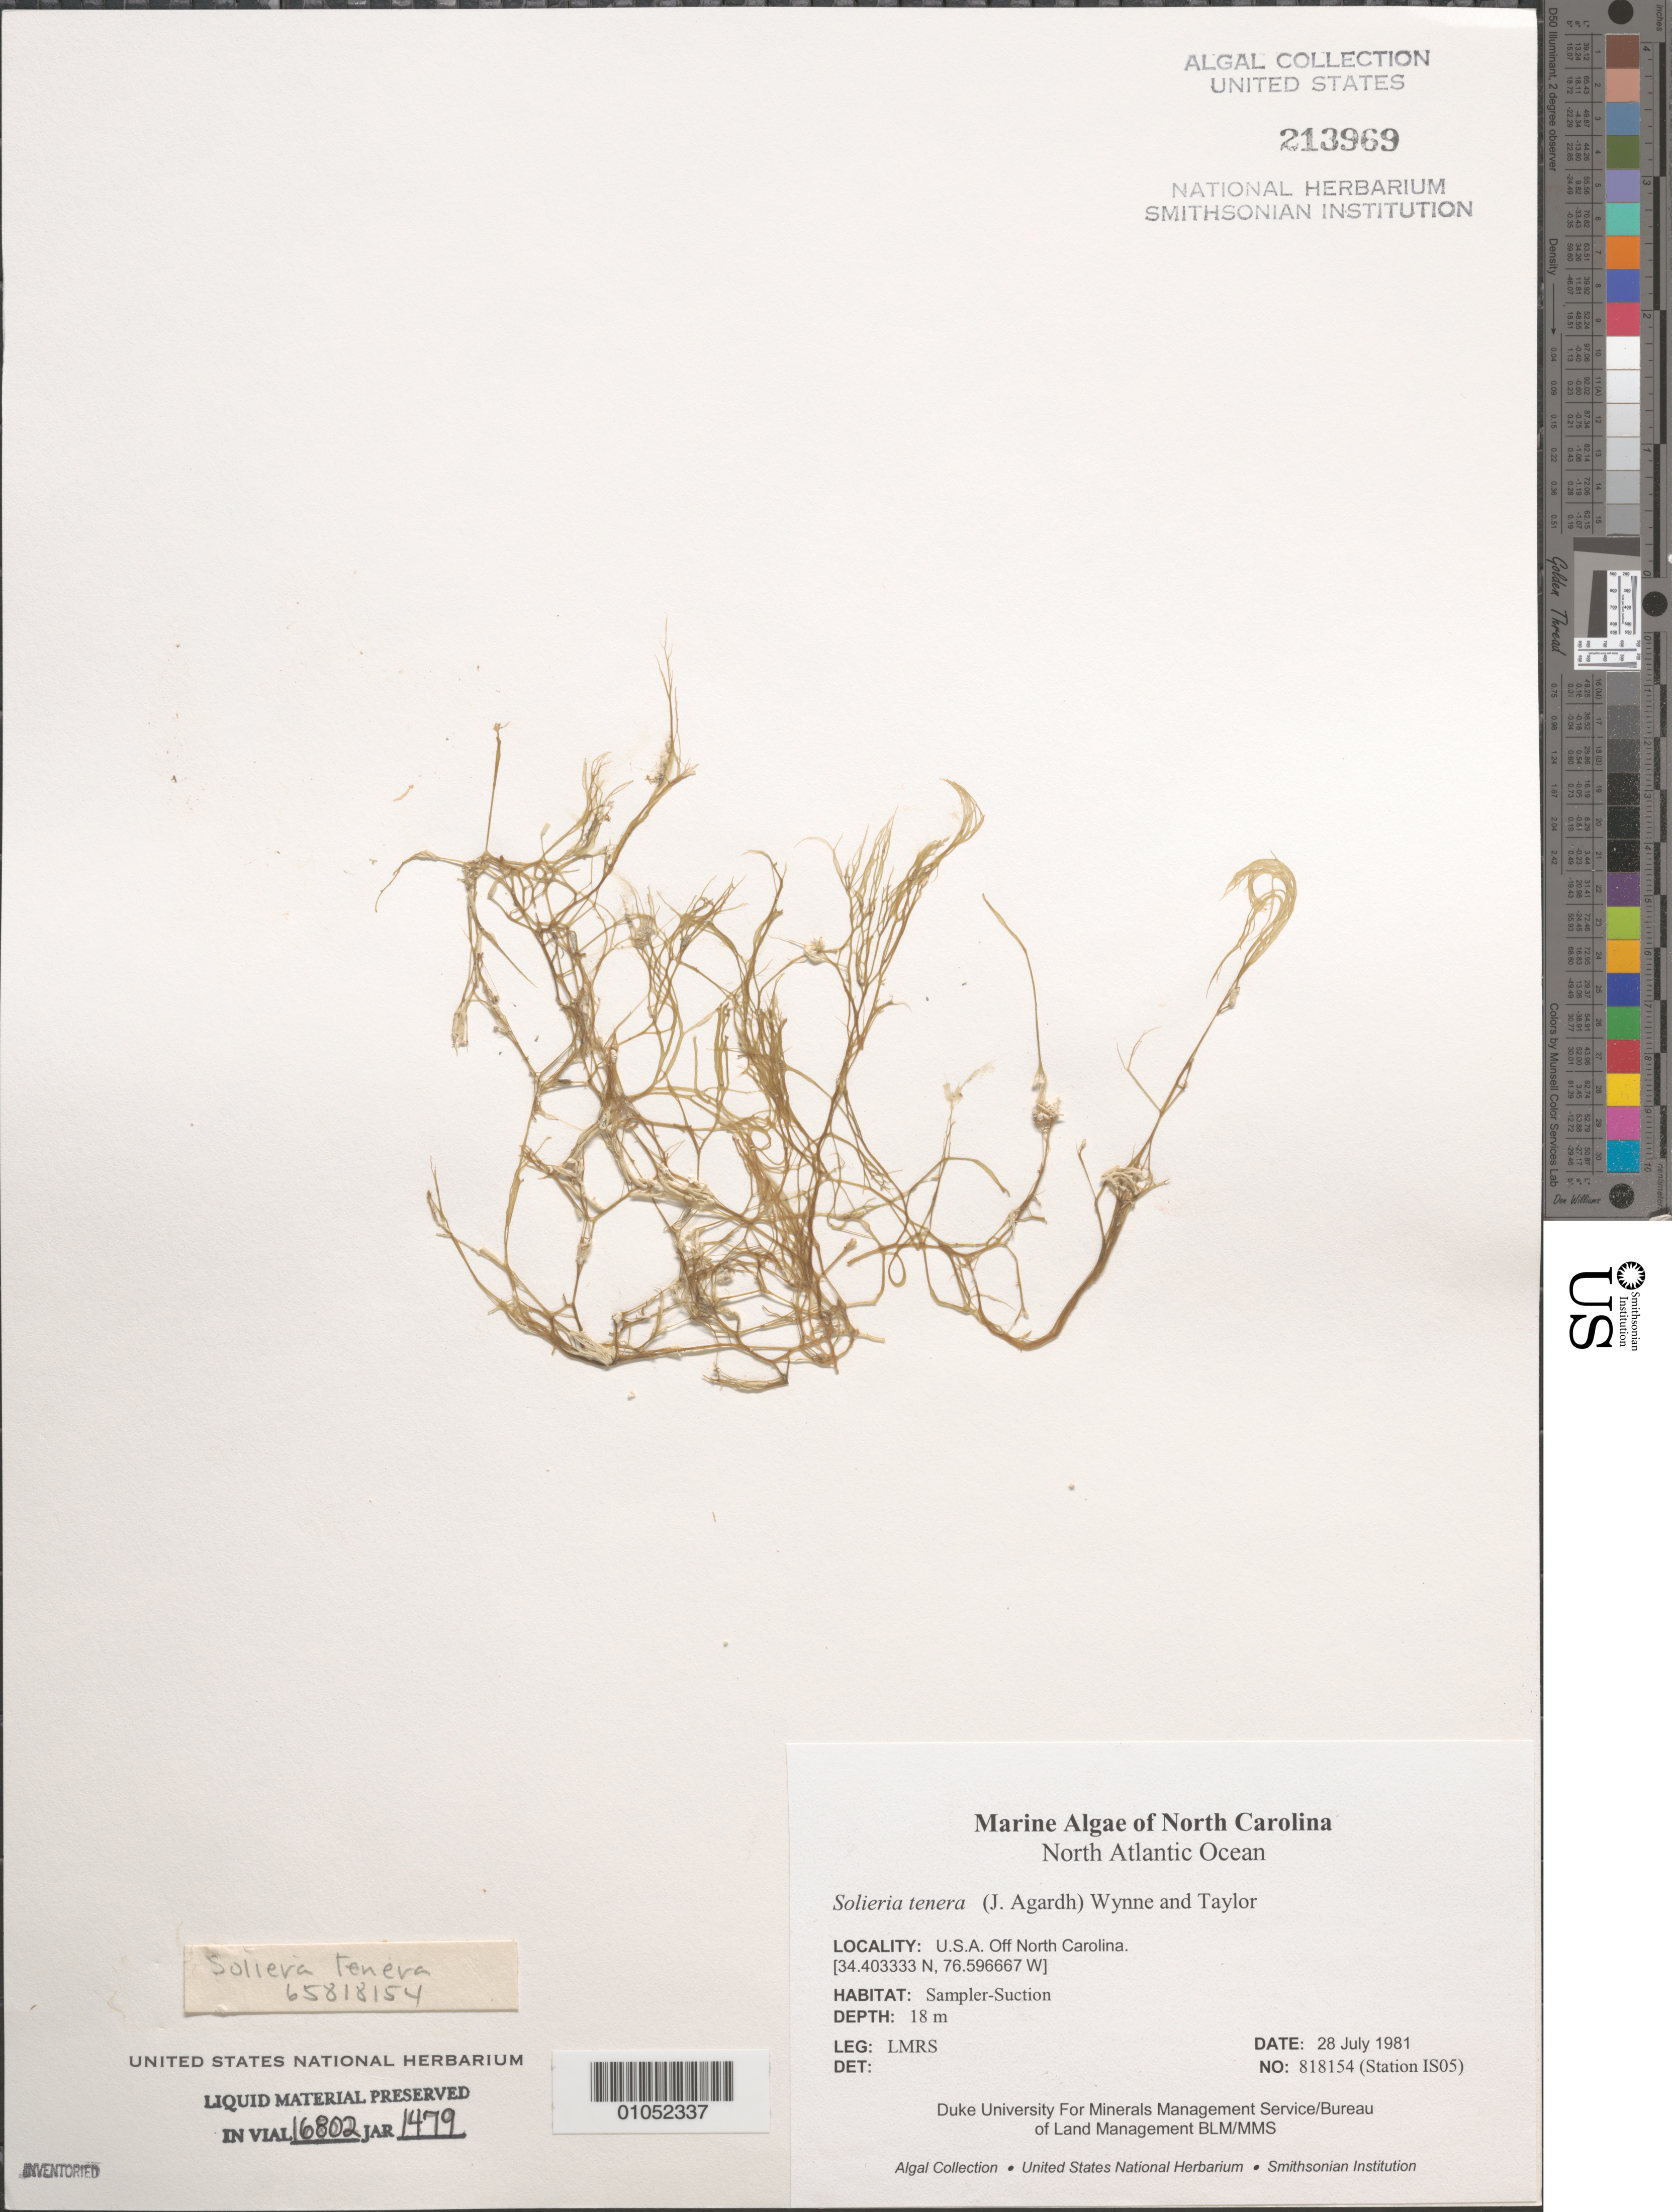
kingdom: Plantae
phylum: Rhodophyta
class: Florideophyceae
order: Gigartinales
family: Solieriaceae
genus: Solieria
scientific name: Solieria filiformis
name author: (Kütz.) P.W. Gabrielson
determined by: Algae name updating Project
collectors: LMRS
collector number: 818154 (Station IS05)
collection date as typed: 28 Jul 1981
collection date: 1981-07-28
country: United States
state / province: North Carolina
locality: North Atlantic Ocean off North Carolina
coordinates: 34.403333 N, 76.596667 W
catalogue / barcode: US 213969